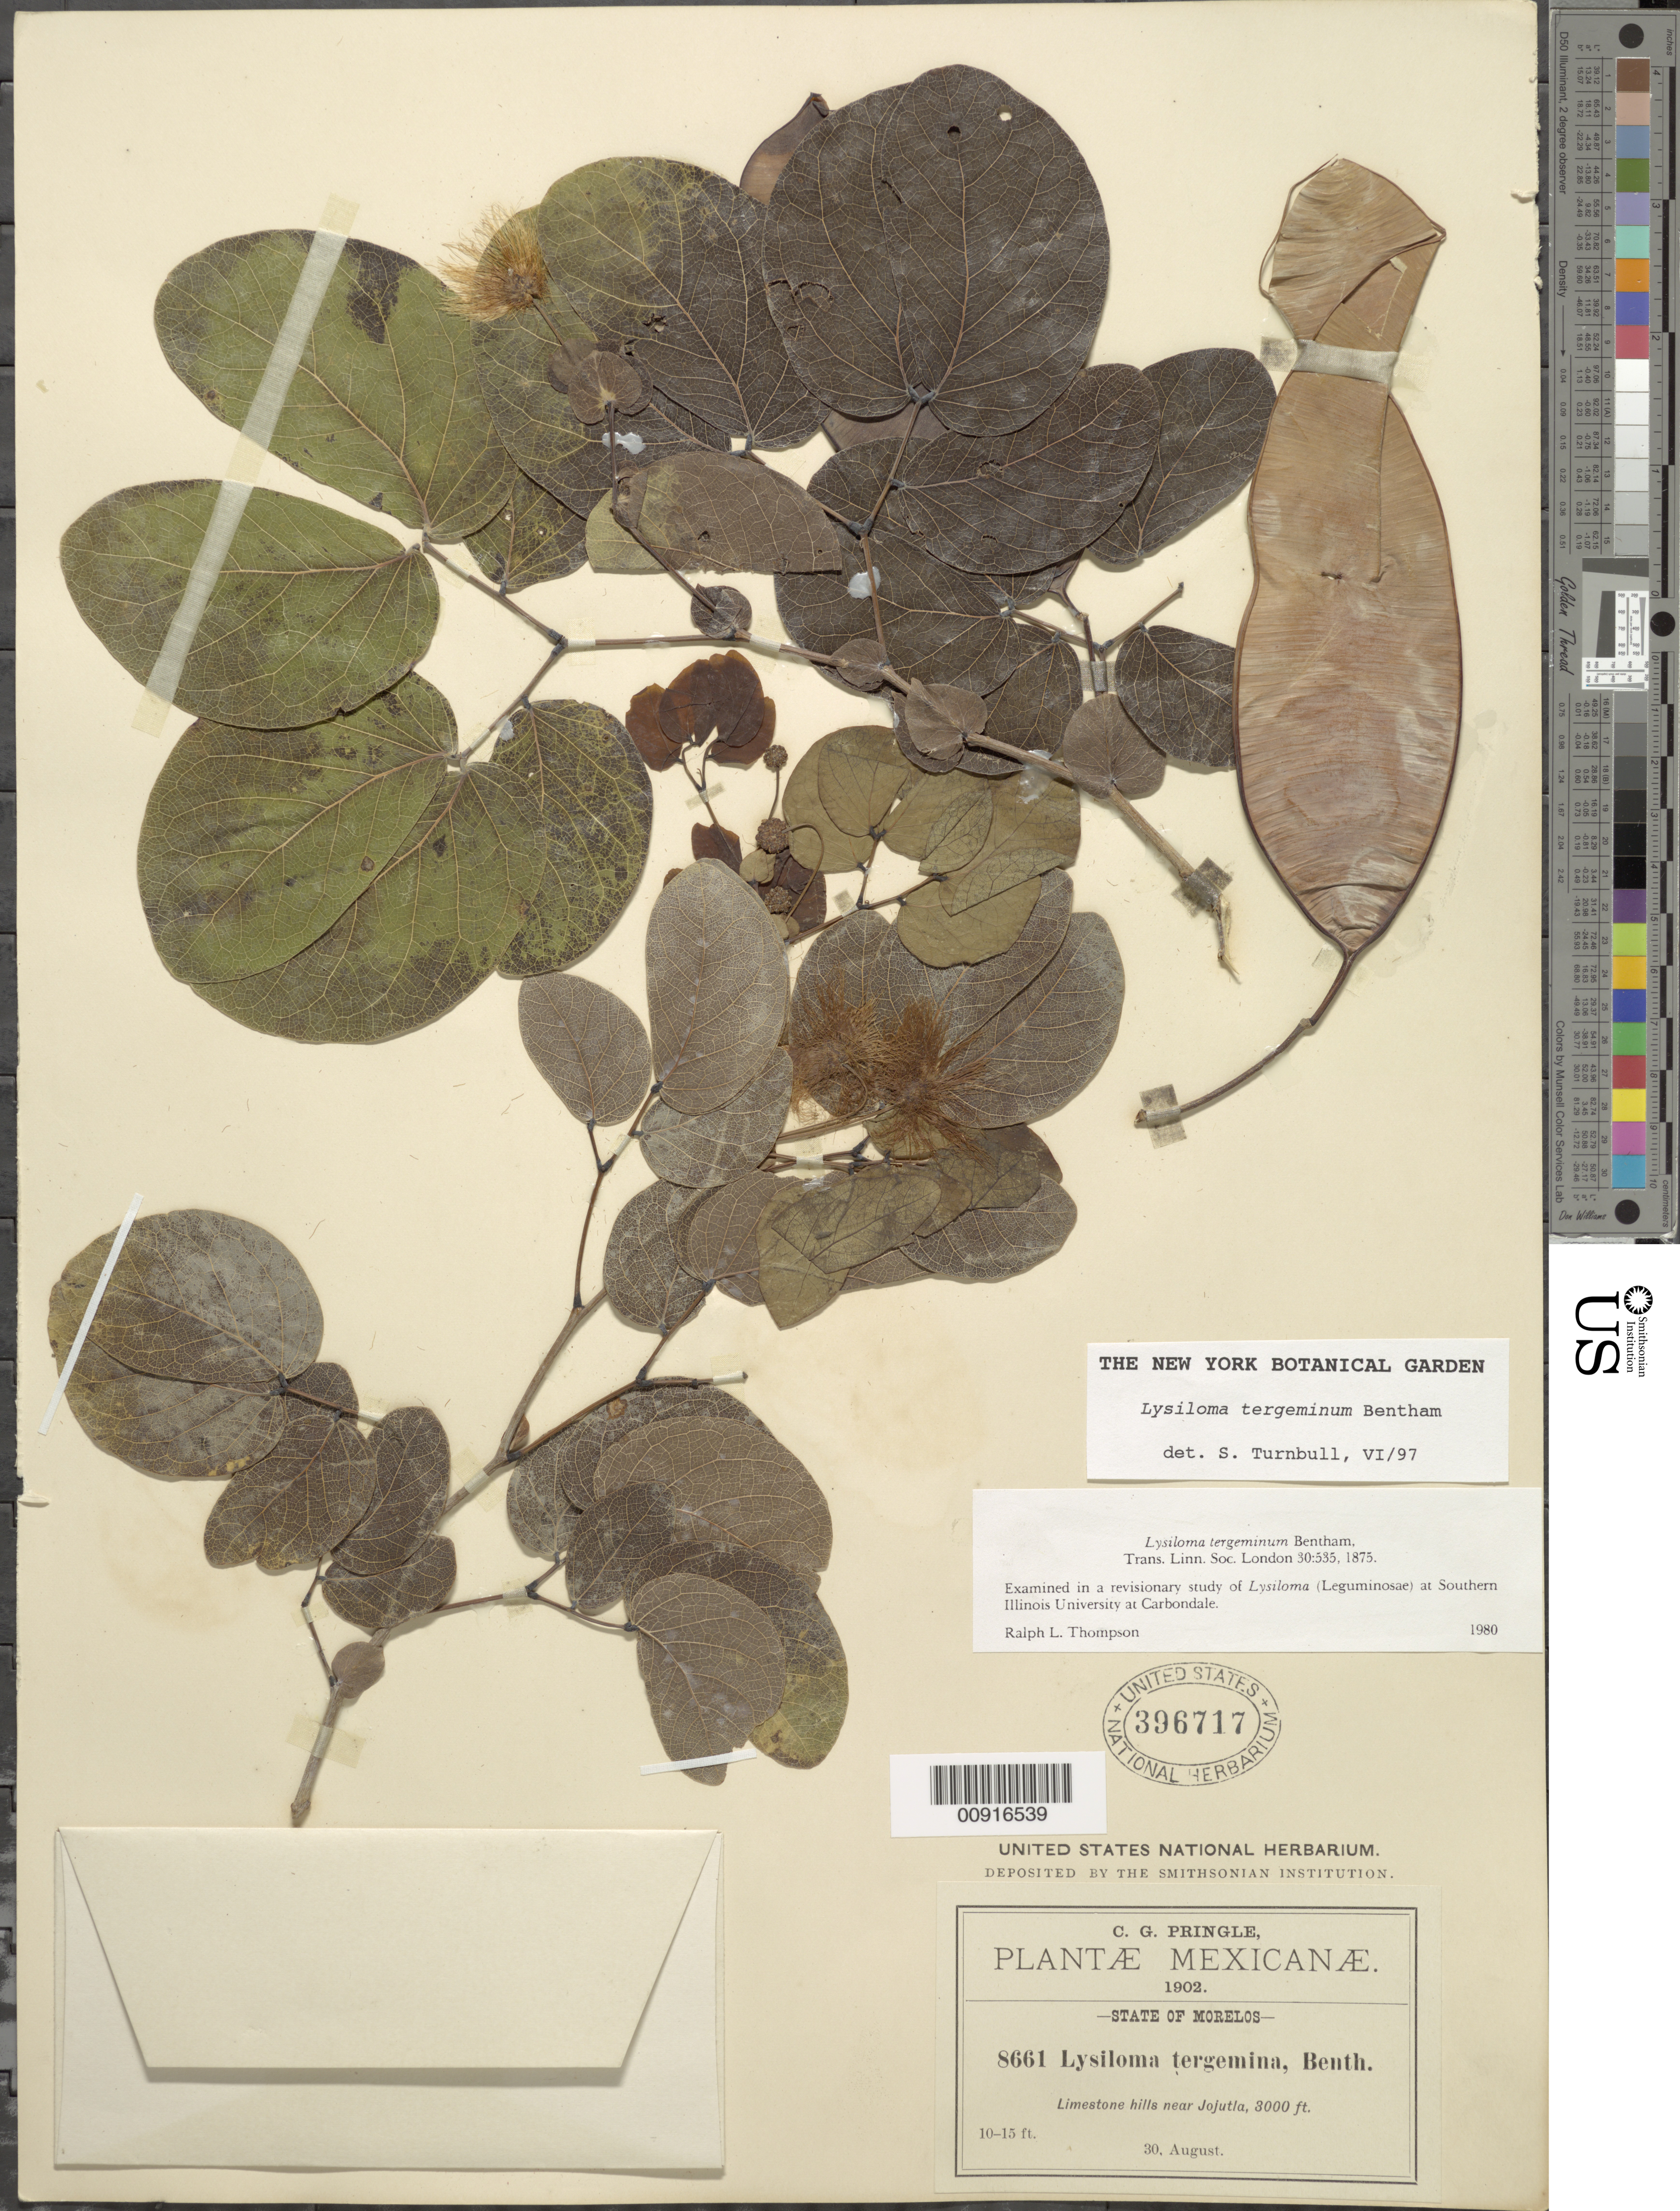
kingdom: Plantae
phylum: Tracheophyta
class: Magnoliopsida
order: Fabales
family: Fabaceae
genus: Lysiloma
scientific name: Lysiloma tergeminum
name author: Benth.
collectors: C. G. Pringle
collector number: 8661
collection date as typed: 30 Aug 1902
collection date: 1902-08-30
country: Mexico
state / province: Morelos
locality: Near Jojutla, State of Morelos.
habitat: Limestone hills.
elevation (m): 914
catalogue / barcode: US 396717